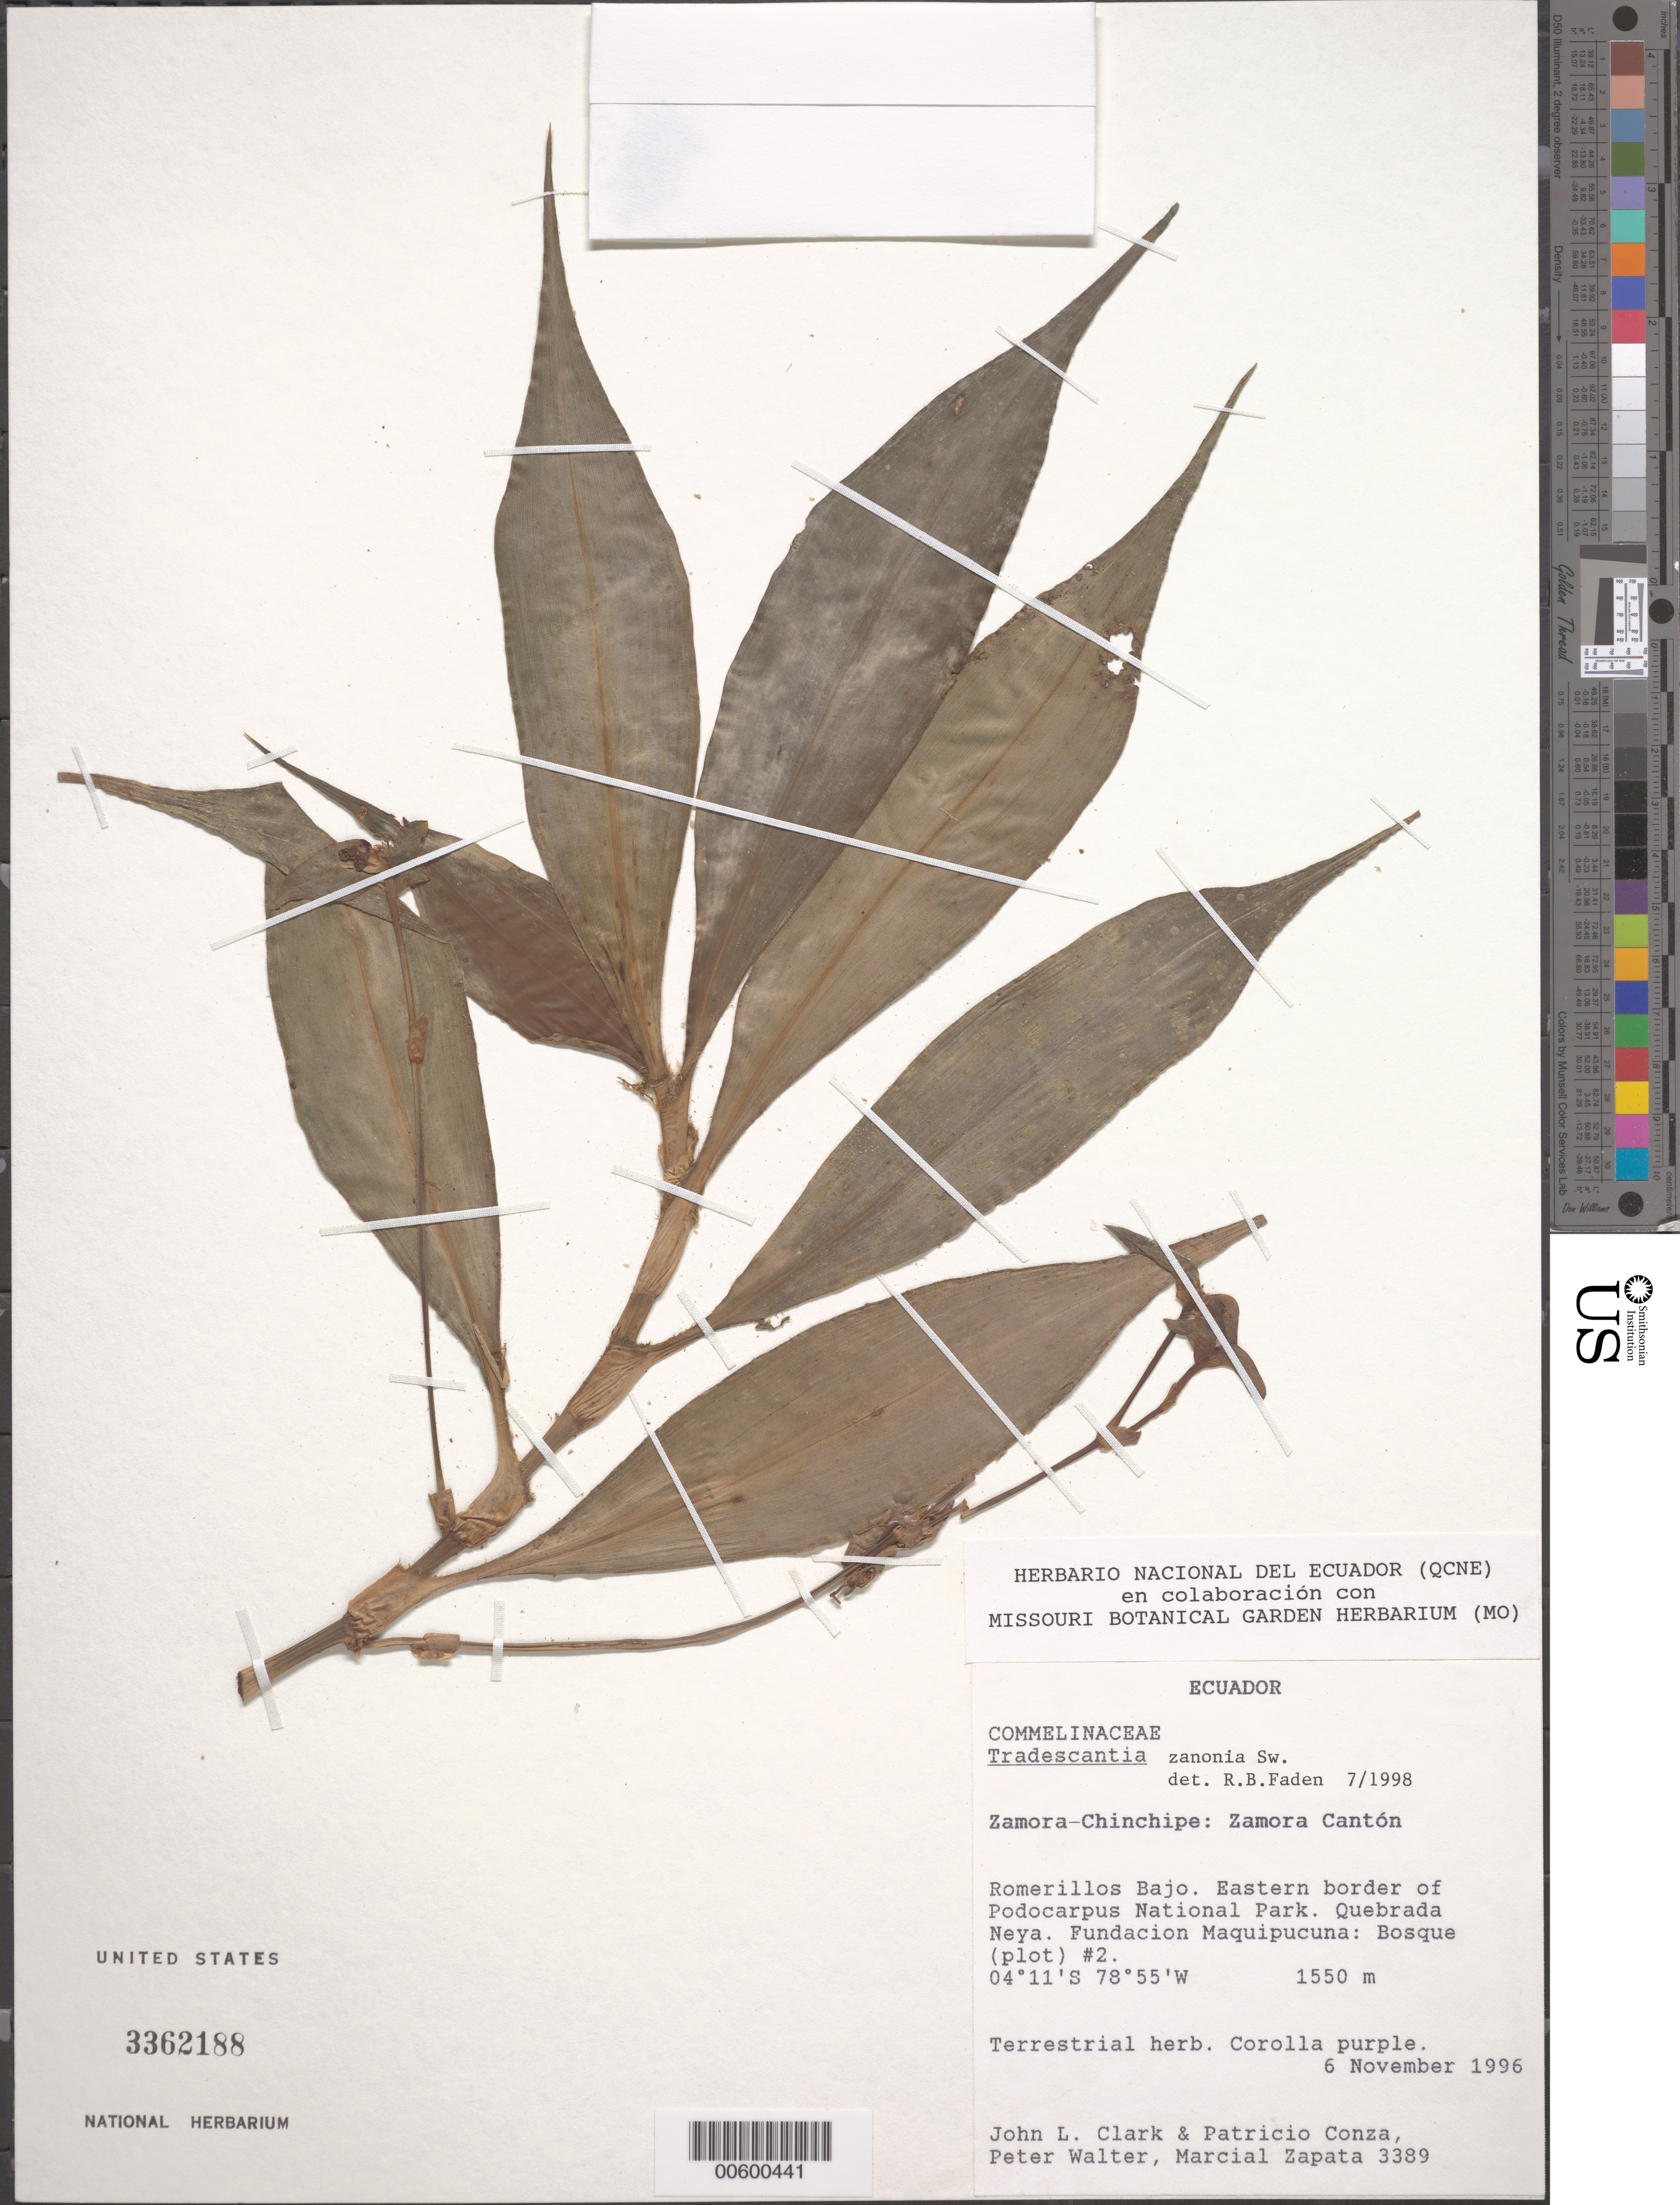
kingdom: Plantae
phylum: Tracheophyta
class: Liliopsida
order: Commelinales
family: Commelinaceae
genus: Tradescantia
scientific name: Tradescantia zanonia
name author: (L.) Sw.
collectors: J. L. Clark, P. Conza, P. Walter & M. Zapata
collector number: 3389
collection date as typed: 06 Nov 1996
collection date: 1996-11-06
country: Ecuador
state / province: Zamora-Chinchipe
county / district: Zamora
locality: Zamora Canton, romerillos Bajo, eastern border of podocarpus National Park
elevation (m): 1550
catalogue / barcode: US 3362188